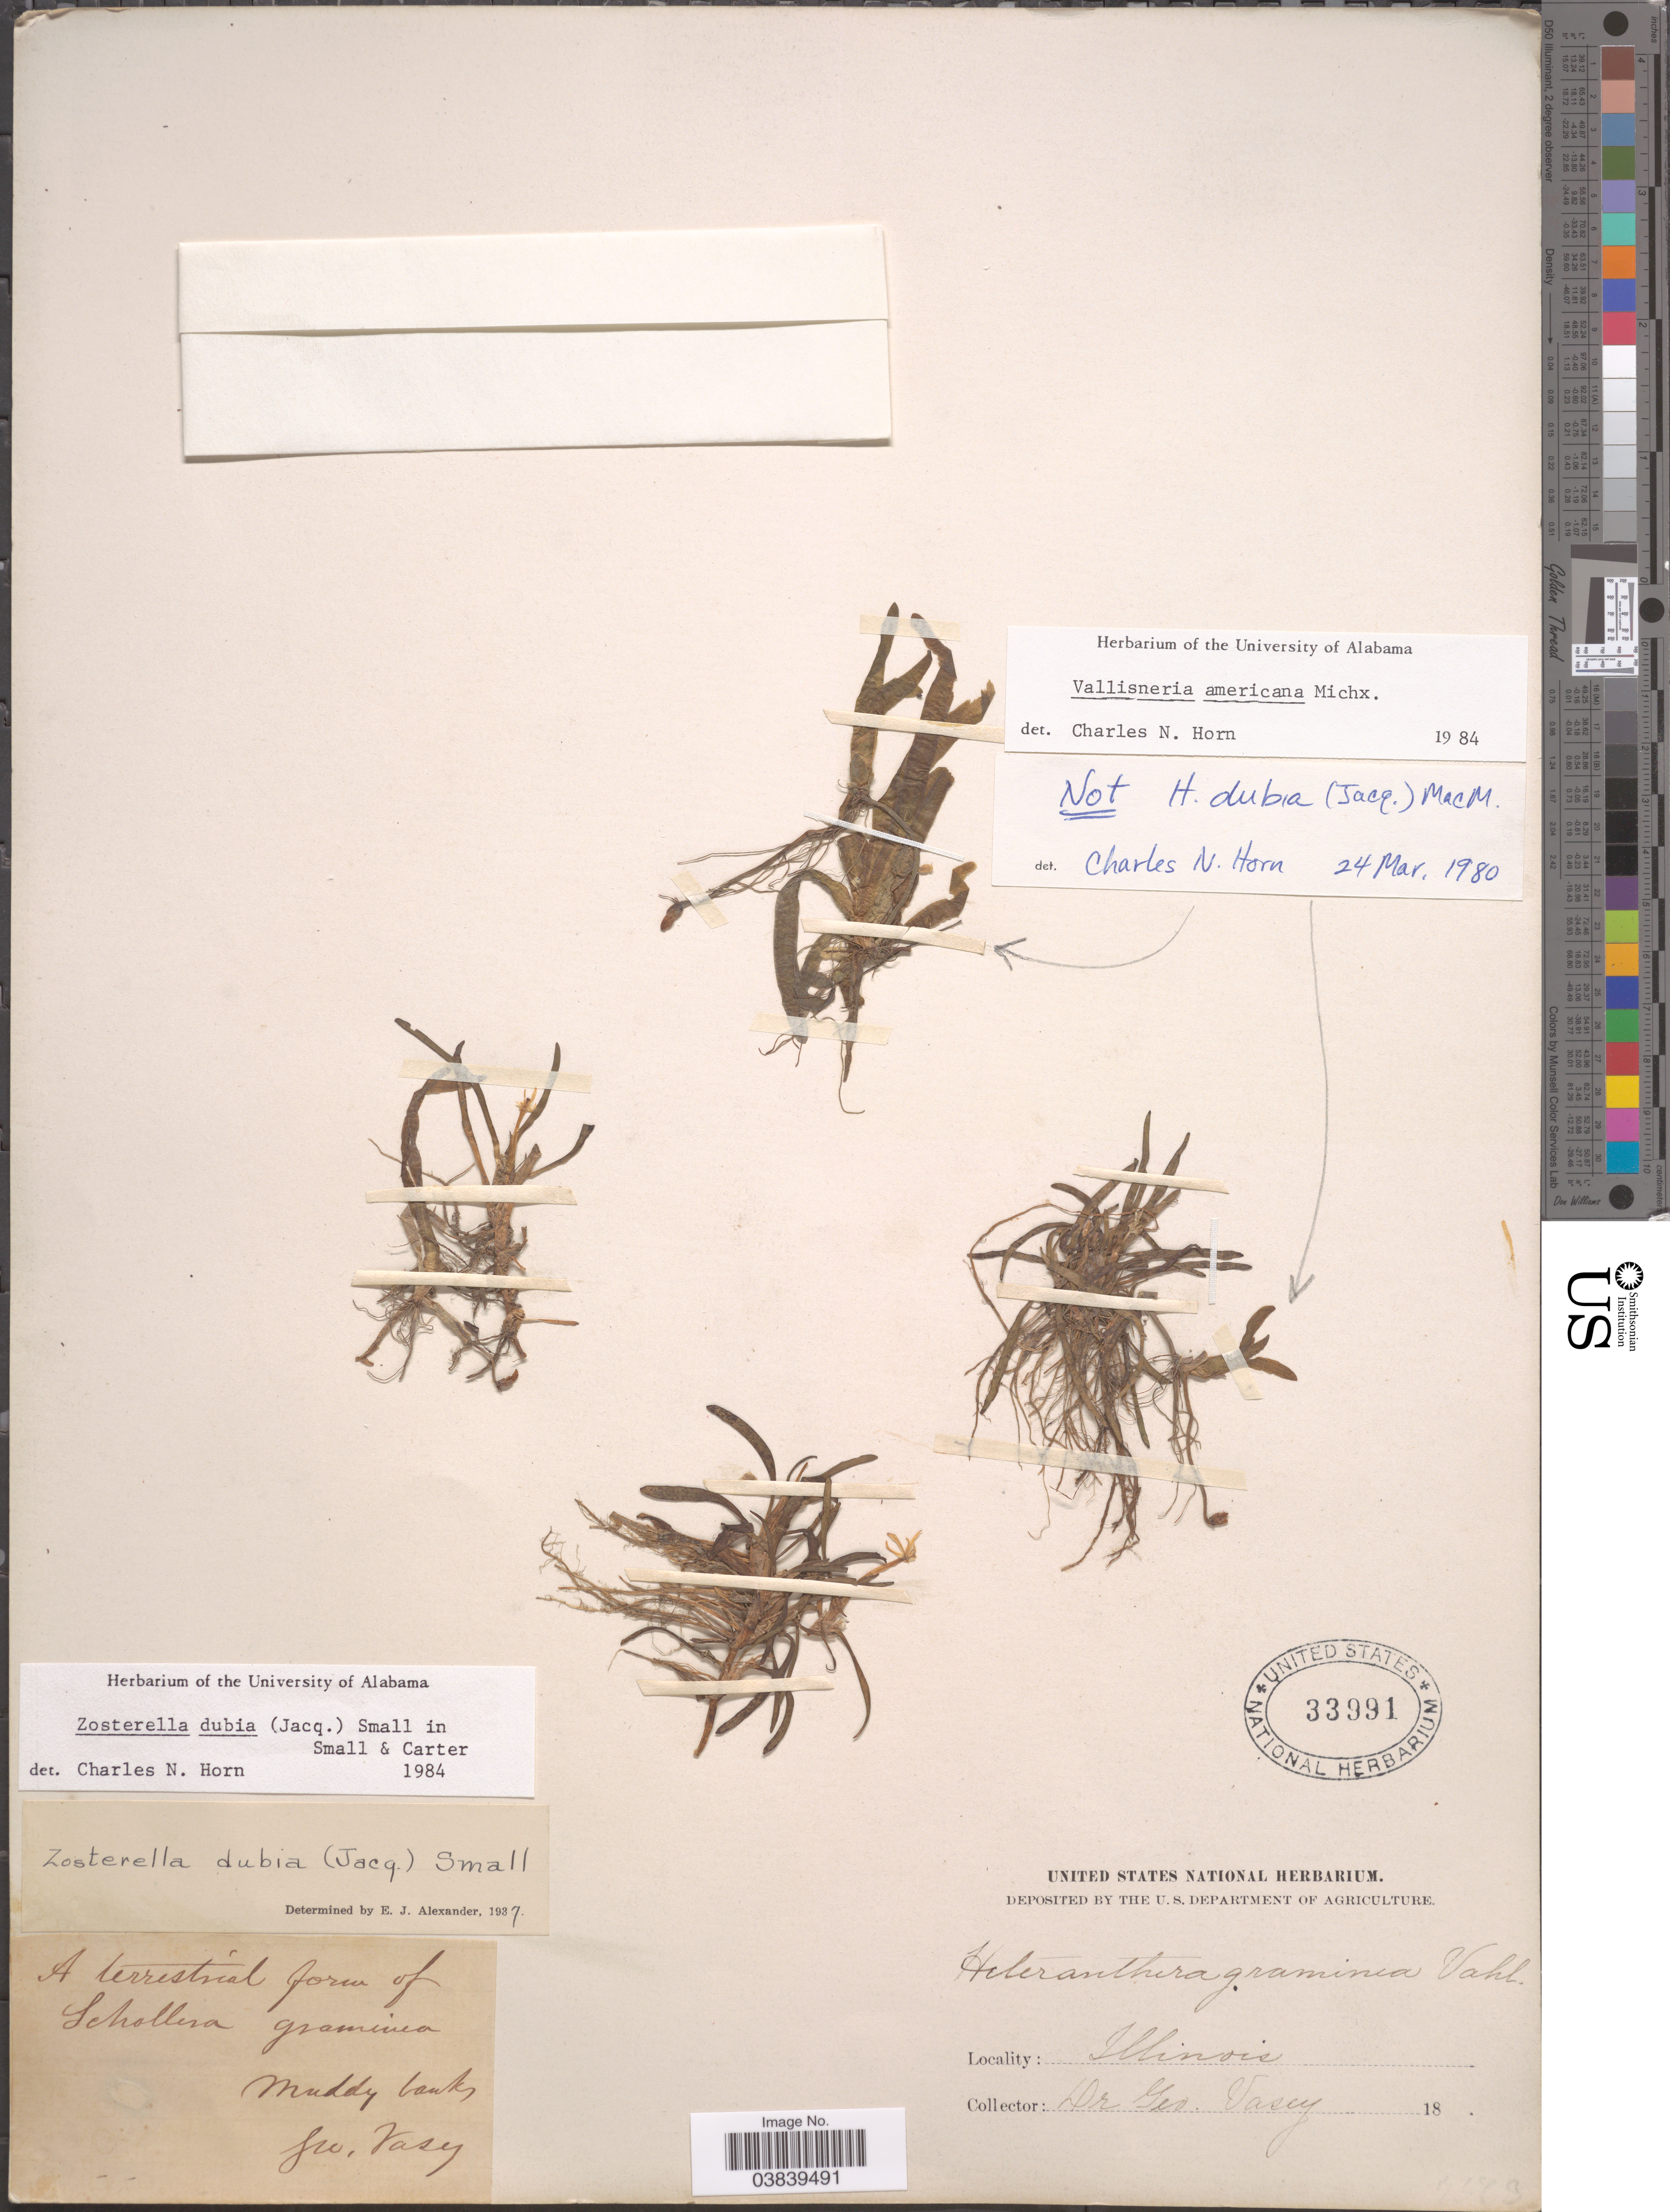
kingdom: Plantae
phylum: Tracheophyta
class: Liliopsida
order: Commelinales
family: Pontederiaceae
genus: Heteranthera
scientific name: Heteranthera dubia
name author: (Jacq.) MacMill.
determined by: Strong, Mark T., (BOT), Smithsonian Institution - National Museum of Natural History (UNITED STATES)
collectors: G. Vasey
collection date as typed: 18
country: United States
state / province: Illinois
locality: Muddy banks.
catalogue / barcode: US 33991